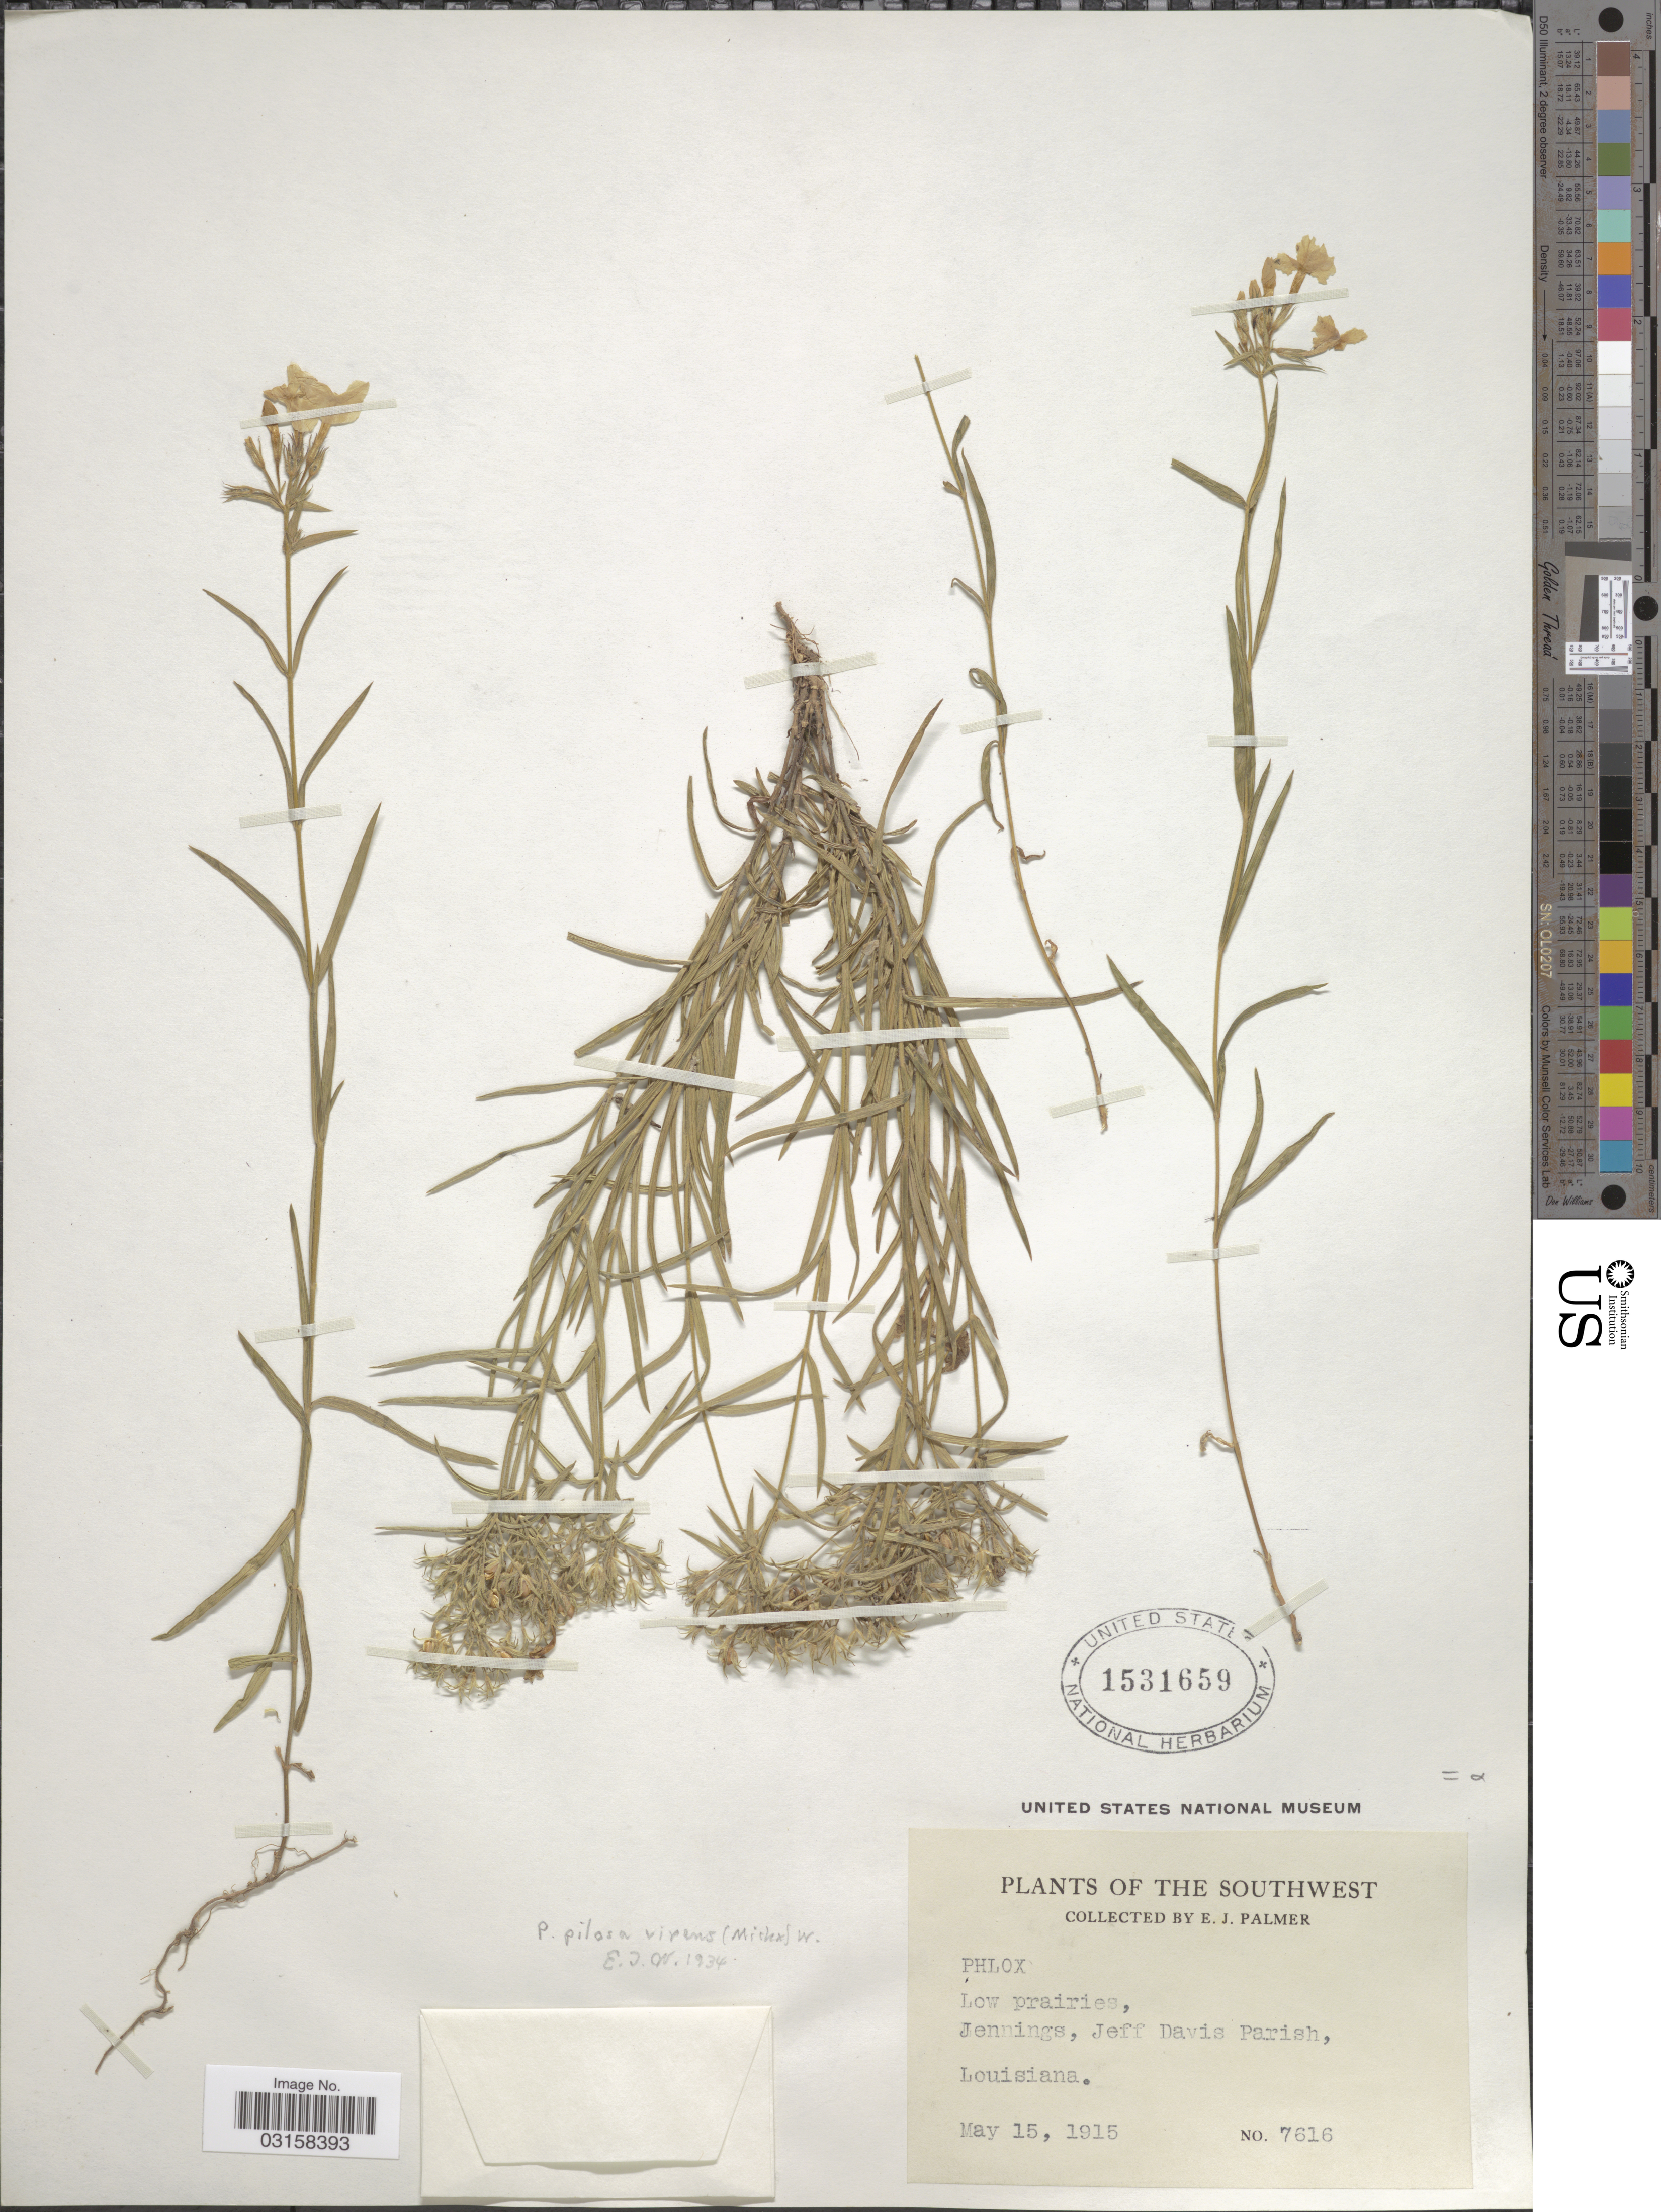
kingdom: Plantae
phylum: Tracheophyta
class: Magnoliopsida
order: Ericales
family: Polemoniaceae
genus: Phlox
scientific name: Phlox pilosa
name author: L.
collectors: E. J. Palmer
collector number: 7616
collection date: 1915-05-15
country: United States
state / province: Louisiana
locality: The Southwest. Jennings, Jeff Davis Parish.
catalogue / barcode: US 1531659